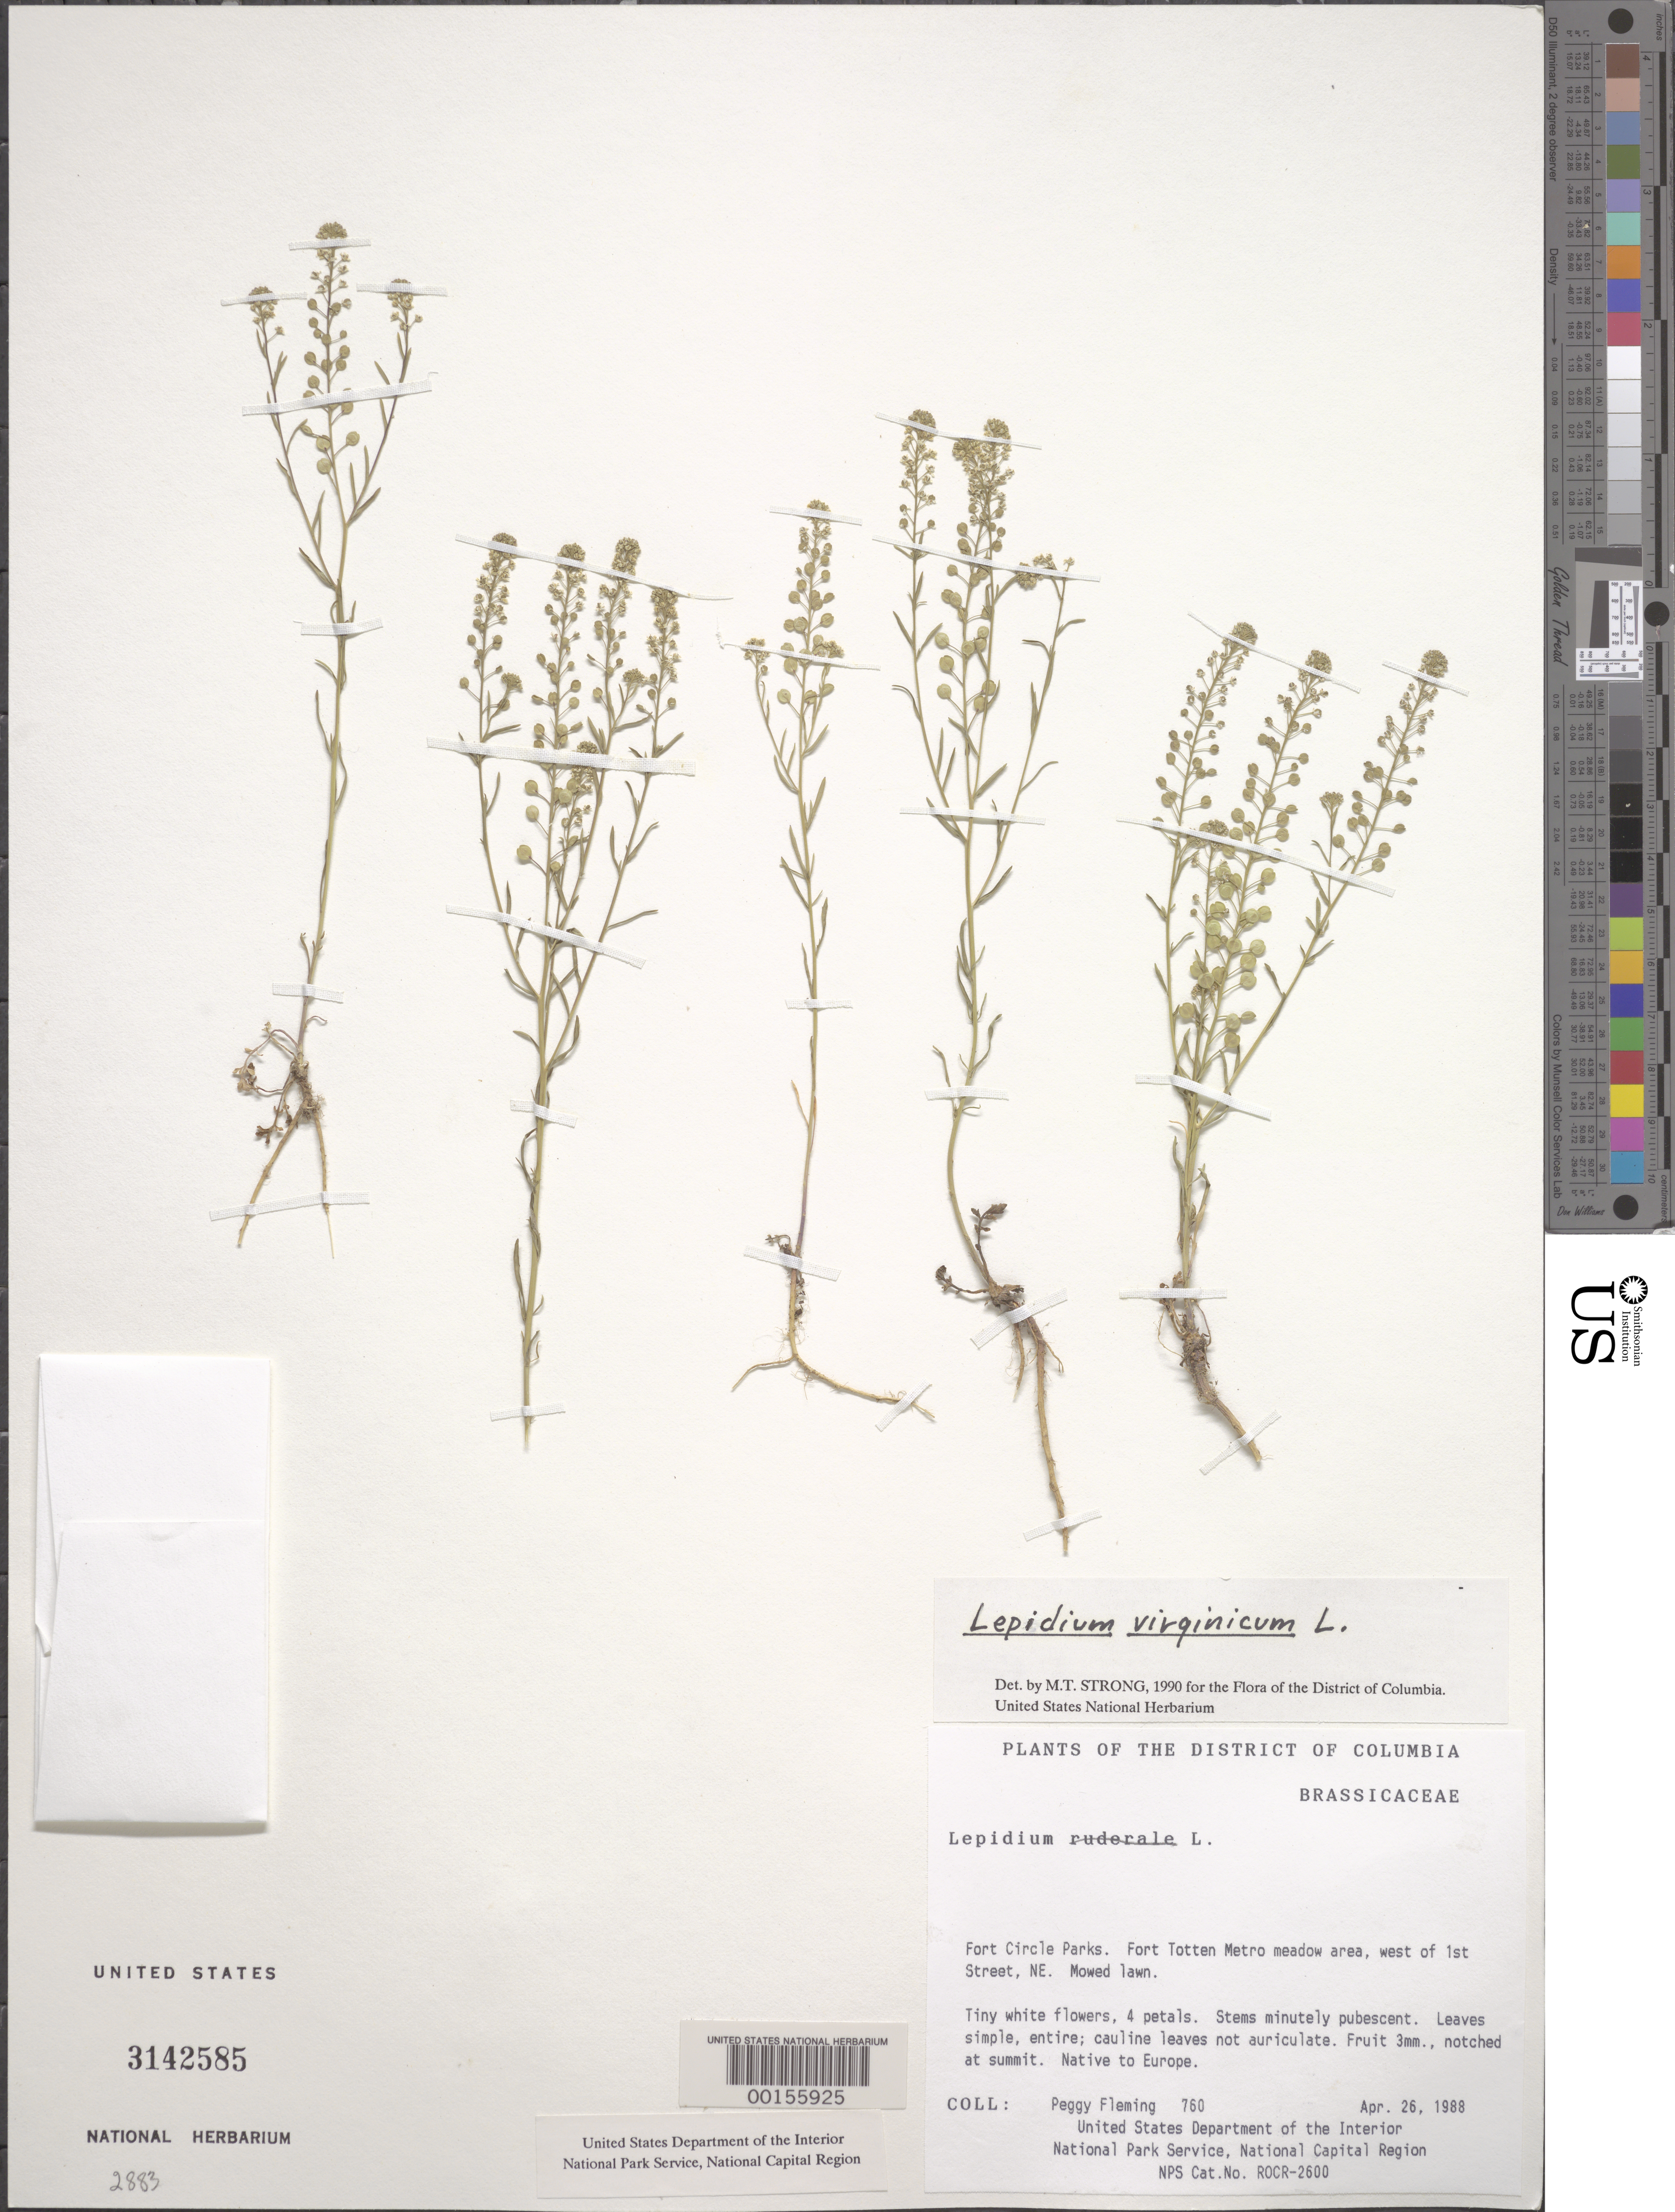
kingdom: Plantae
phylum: Tracheophyta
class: Magnoliopsida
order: Brassicales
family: Brassicaceae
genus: Lepidium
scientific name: Lepidium virginicum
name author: L.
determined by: Strong, M. T., (US), Smithsonian Institution - National Museum of Natural History (UNITED STATES)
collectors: P. Fleming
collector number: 760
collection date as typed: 26 Apr 1988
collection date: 1988-04-26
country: United States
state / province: District of Columbia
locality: Fort Circle Park, Fort Toten Metro meadow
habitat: Mowed lawn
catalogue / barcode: US 3142585